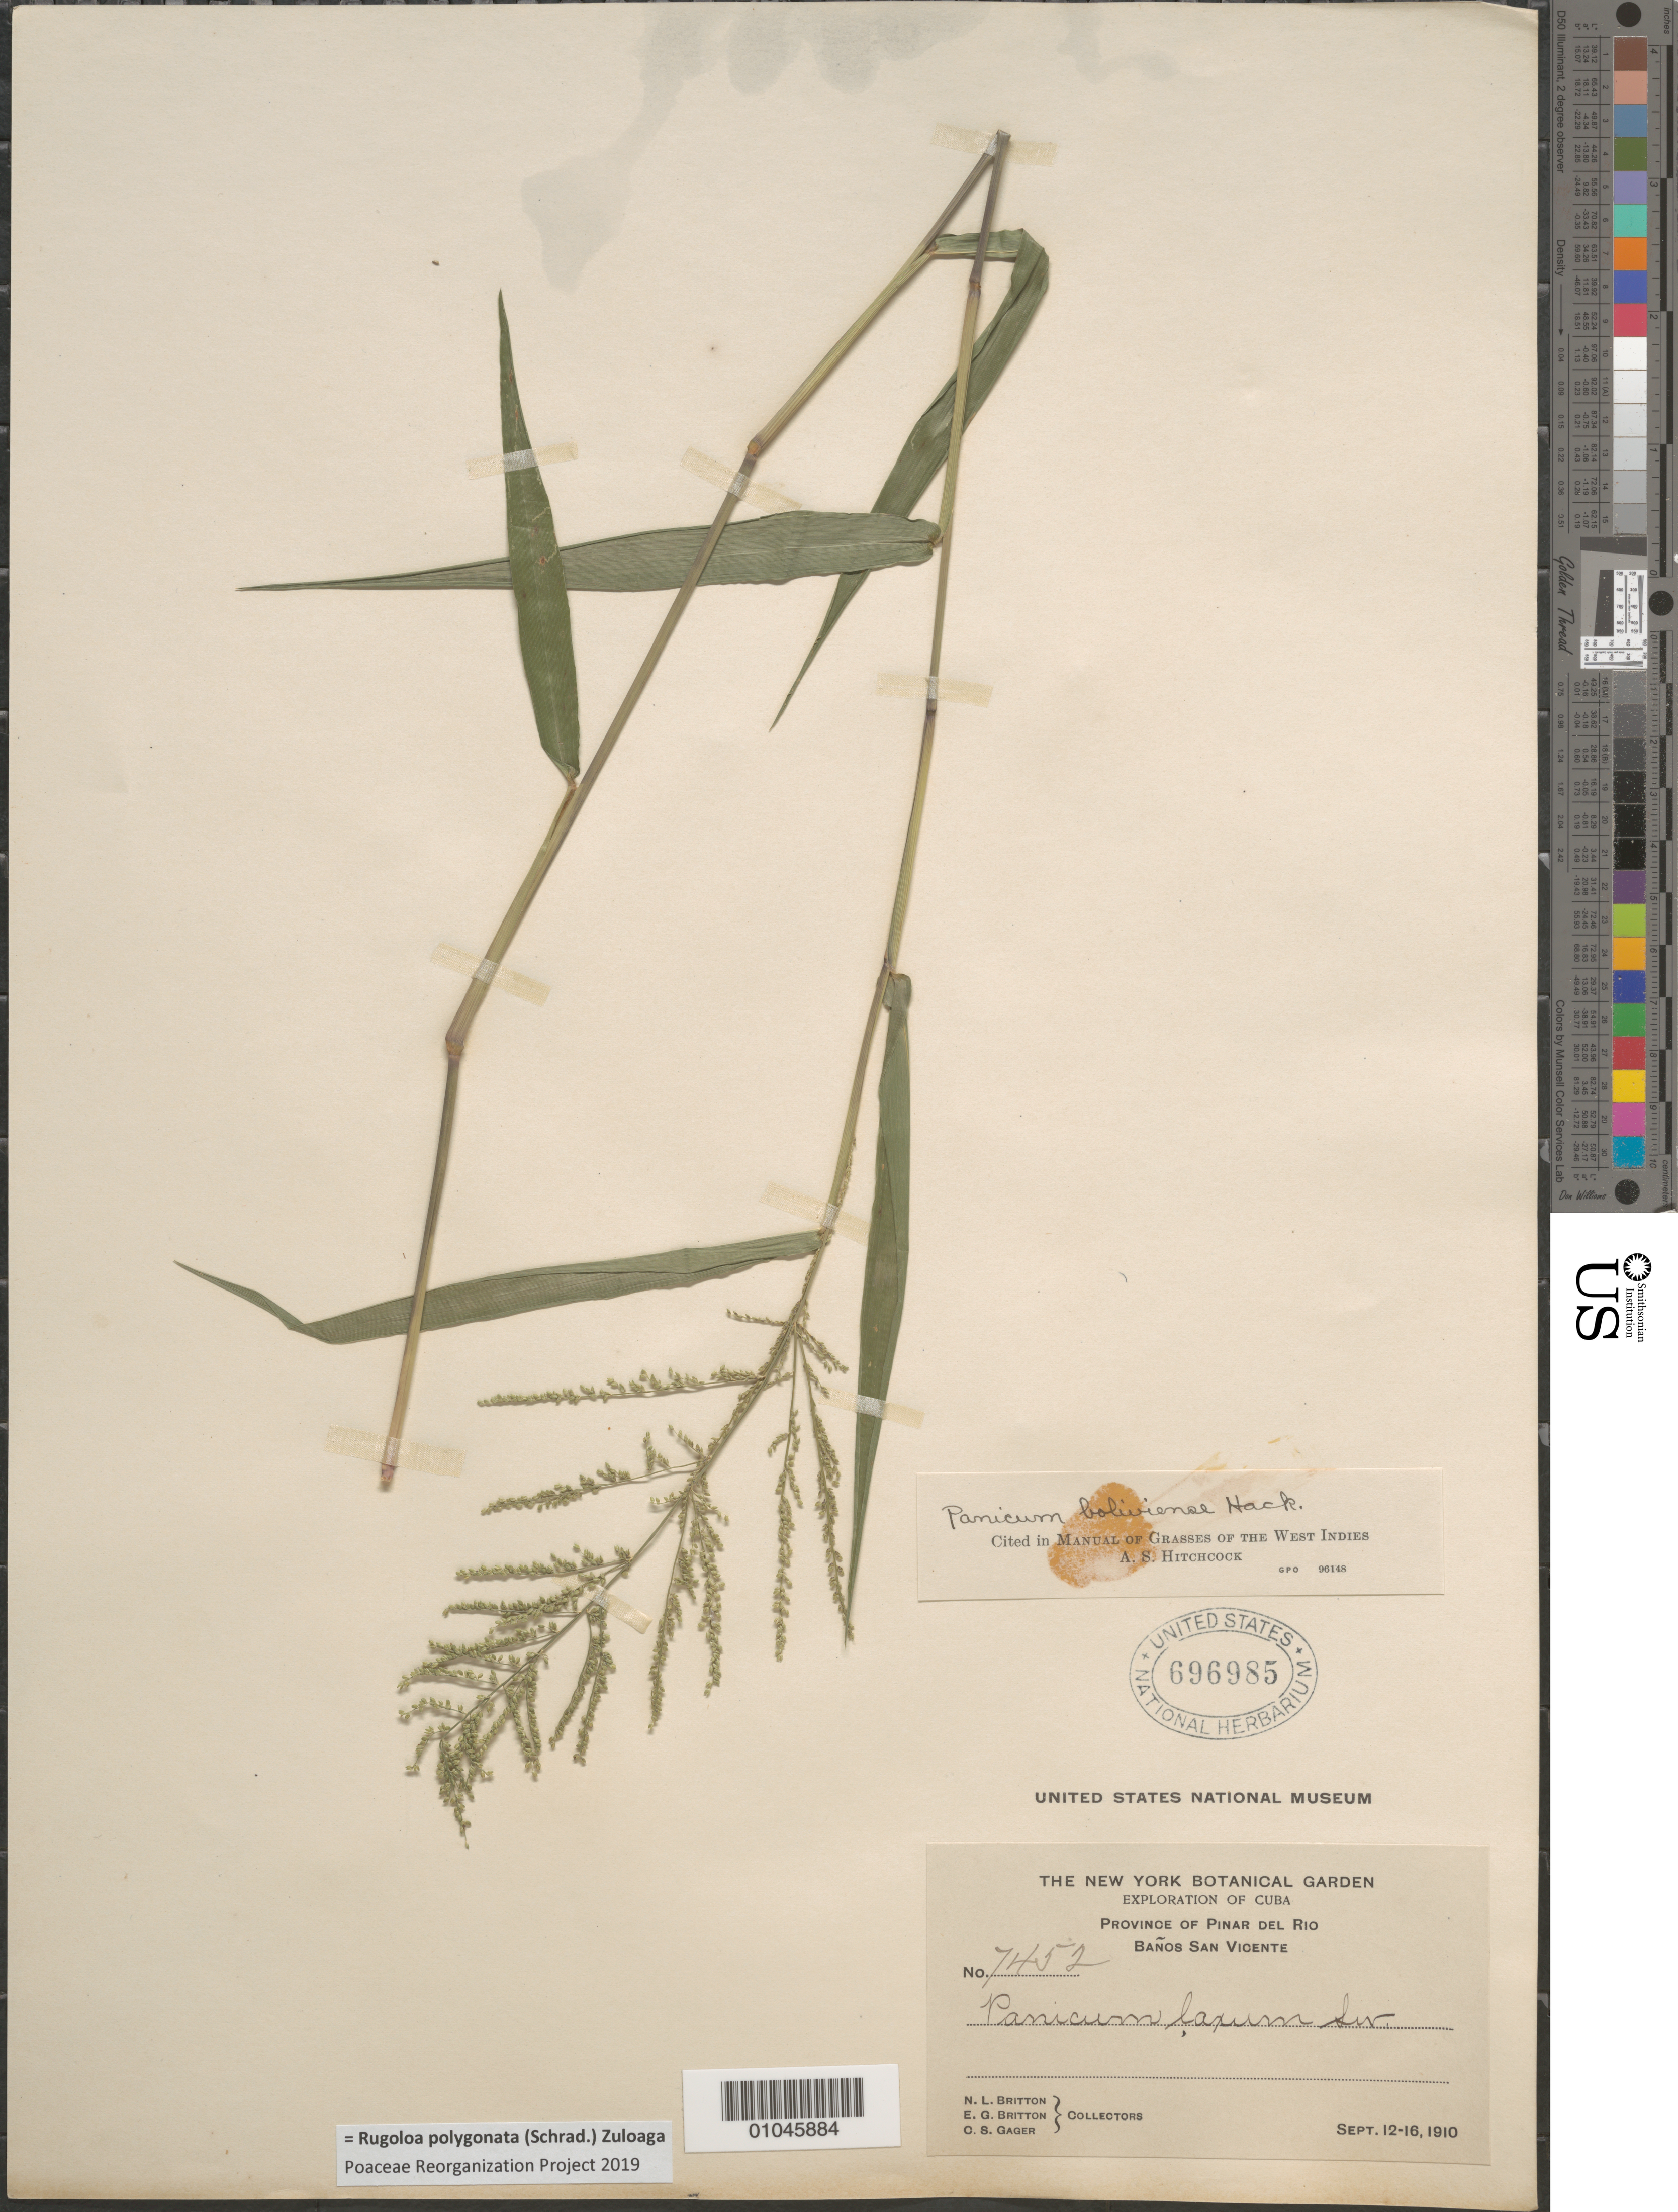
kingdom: Plantae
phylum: Tracheophyta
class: Liliopsida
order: Poales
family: Poaceae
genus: Panicum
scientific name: Panicum boliviense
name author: Hack.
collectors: N. Britton, E. G. Britton & C. Gager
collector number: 7452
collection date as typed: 12 Sep 1910 to 16 Sep 1910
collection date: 1910-09-12/1910-09-16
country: Cuba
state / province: Pinar del Rio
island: Cuba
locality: Banos San Vicente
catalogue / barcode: US 696985